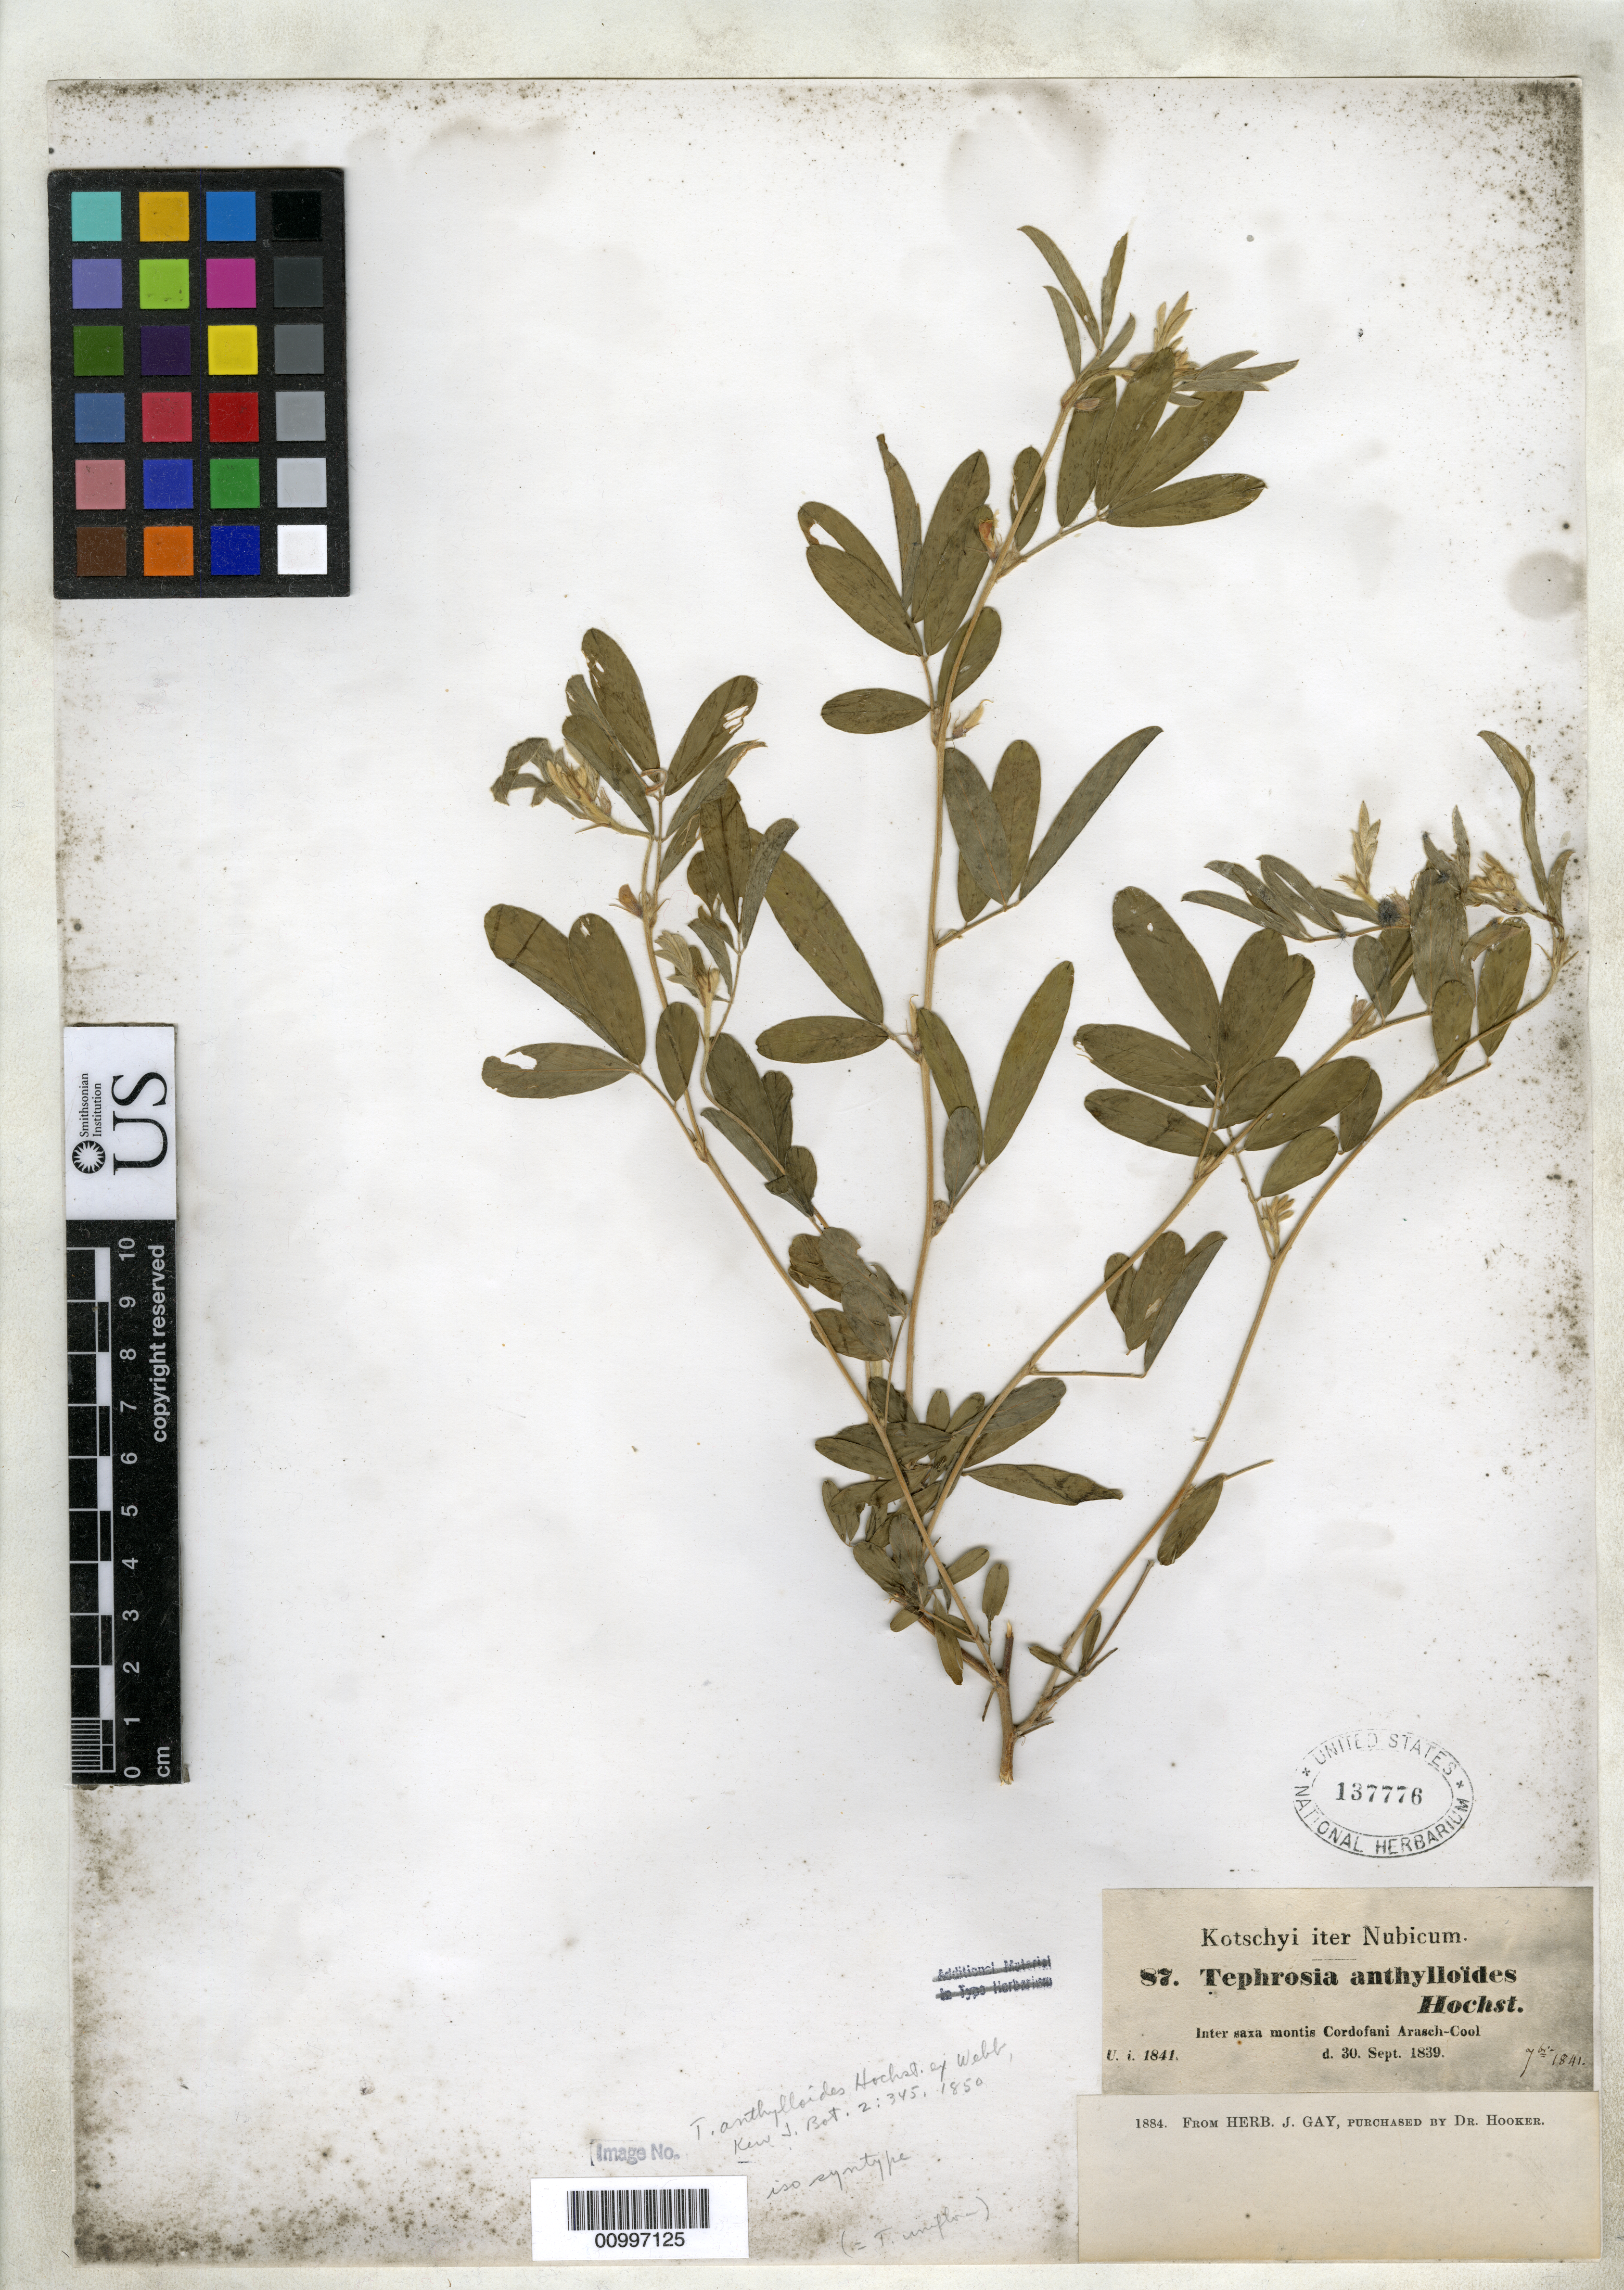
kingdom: Plantae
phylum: Tracheophyta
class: Magnoliopsida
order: Fabales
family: Fabaceae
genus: Tephrosia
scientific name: Tephrosia anthylloides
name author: Hochst. ex Webb in Hook.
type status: Isosyntype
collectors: K. G. Kotschy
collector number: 87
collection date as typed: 30 Sep 1839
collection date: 1839-09-30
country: Sudan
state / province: An Nīl al Ābyaḍ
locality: Inter saxa montis Cordofani Arasch-Cool.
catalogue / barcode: US 137776